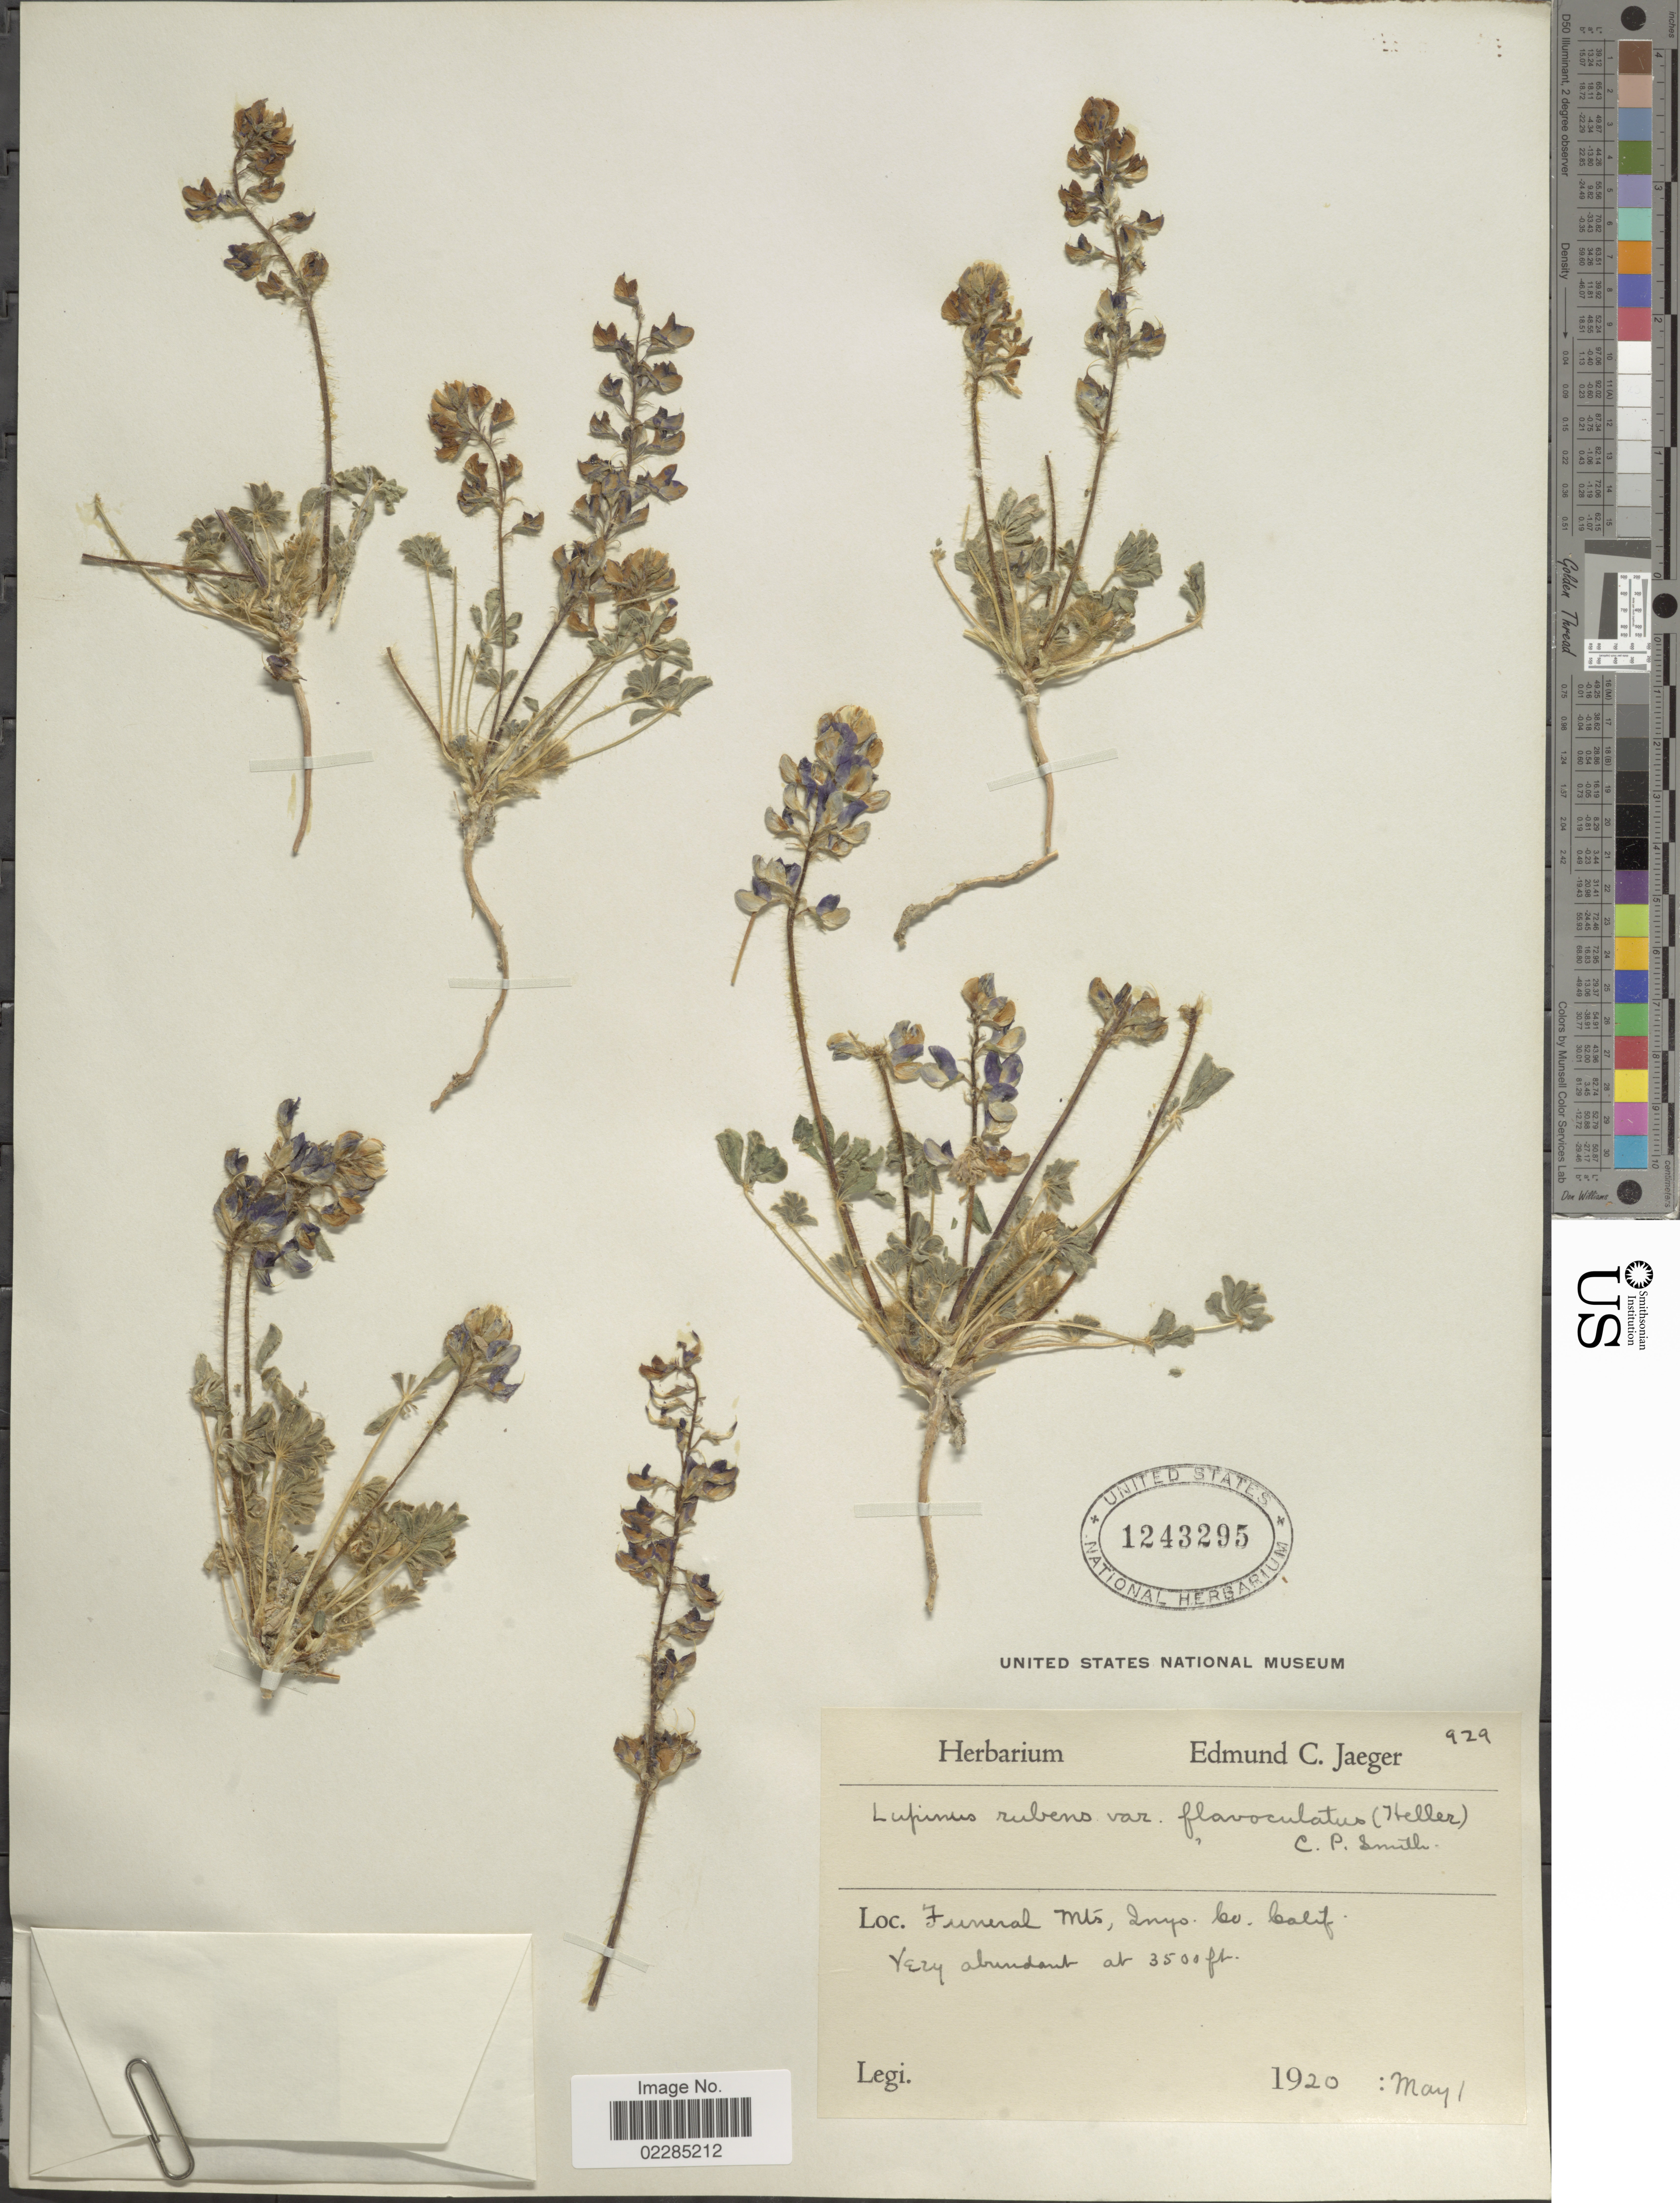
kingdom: Plantae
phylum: Tracheophyta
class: Magnoliopsida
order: Fabales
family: Fabaceae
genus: Lupinus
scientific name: Lupinus flavoculatus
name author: A. Heller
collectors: E. Jaeger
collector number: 929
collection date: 1920-05-01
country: United States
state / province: California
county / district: Inyo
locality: Funeral Mts., Inyo Co.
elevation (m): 1067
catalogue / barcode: US 1243295